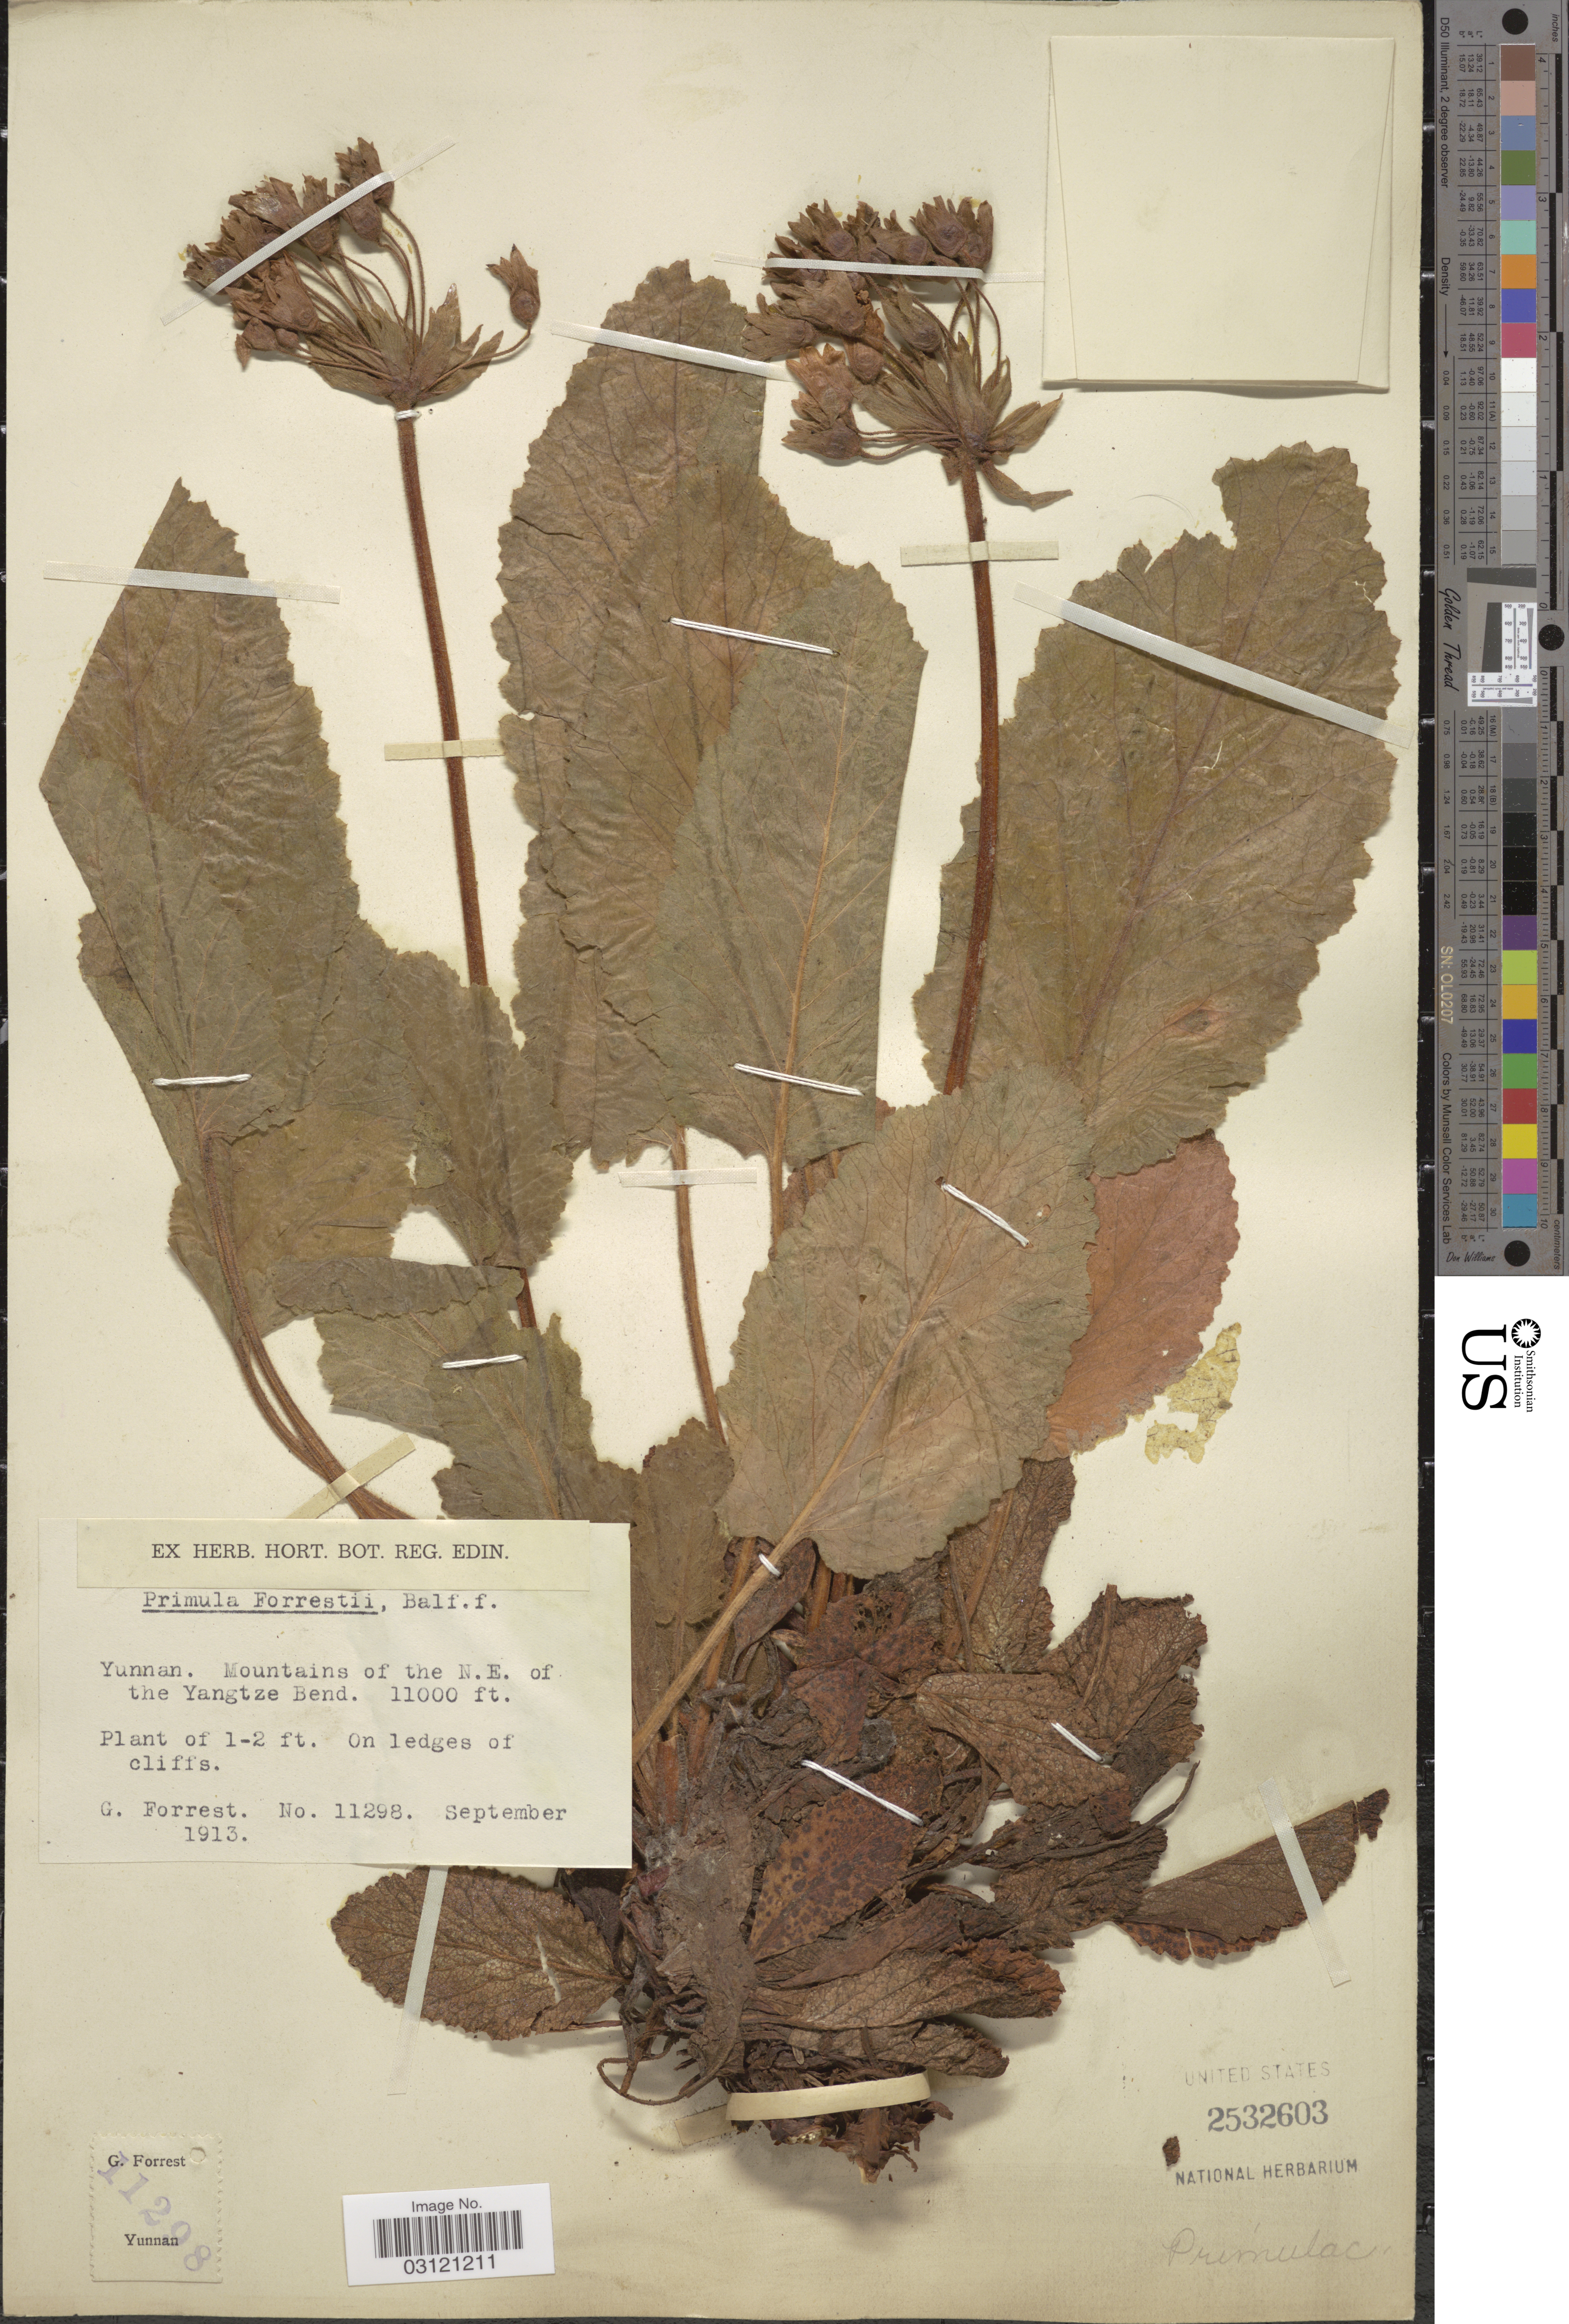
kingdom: Plantae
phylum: Tracheophyta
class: Magnoliopsida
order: Ericales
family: Primulaceae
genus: Primula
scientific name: Primula forrestii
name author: Balf. f. in Forrest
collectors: G. Forrest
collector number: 11298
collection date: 1913-09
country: China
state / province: Yunnan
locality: Yunnan, Mountains of the N.E. of the Yangtze Bend.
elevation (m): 3353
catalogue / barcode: US 2532603